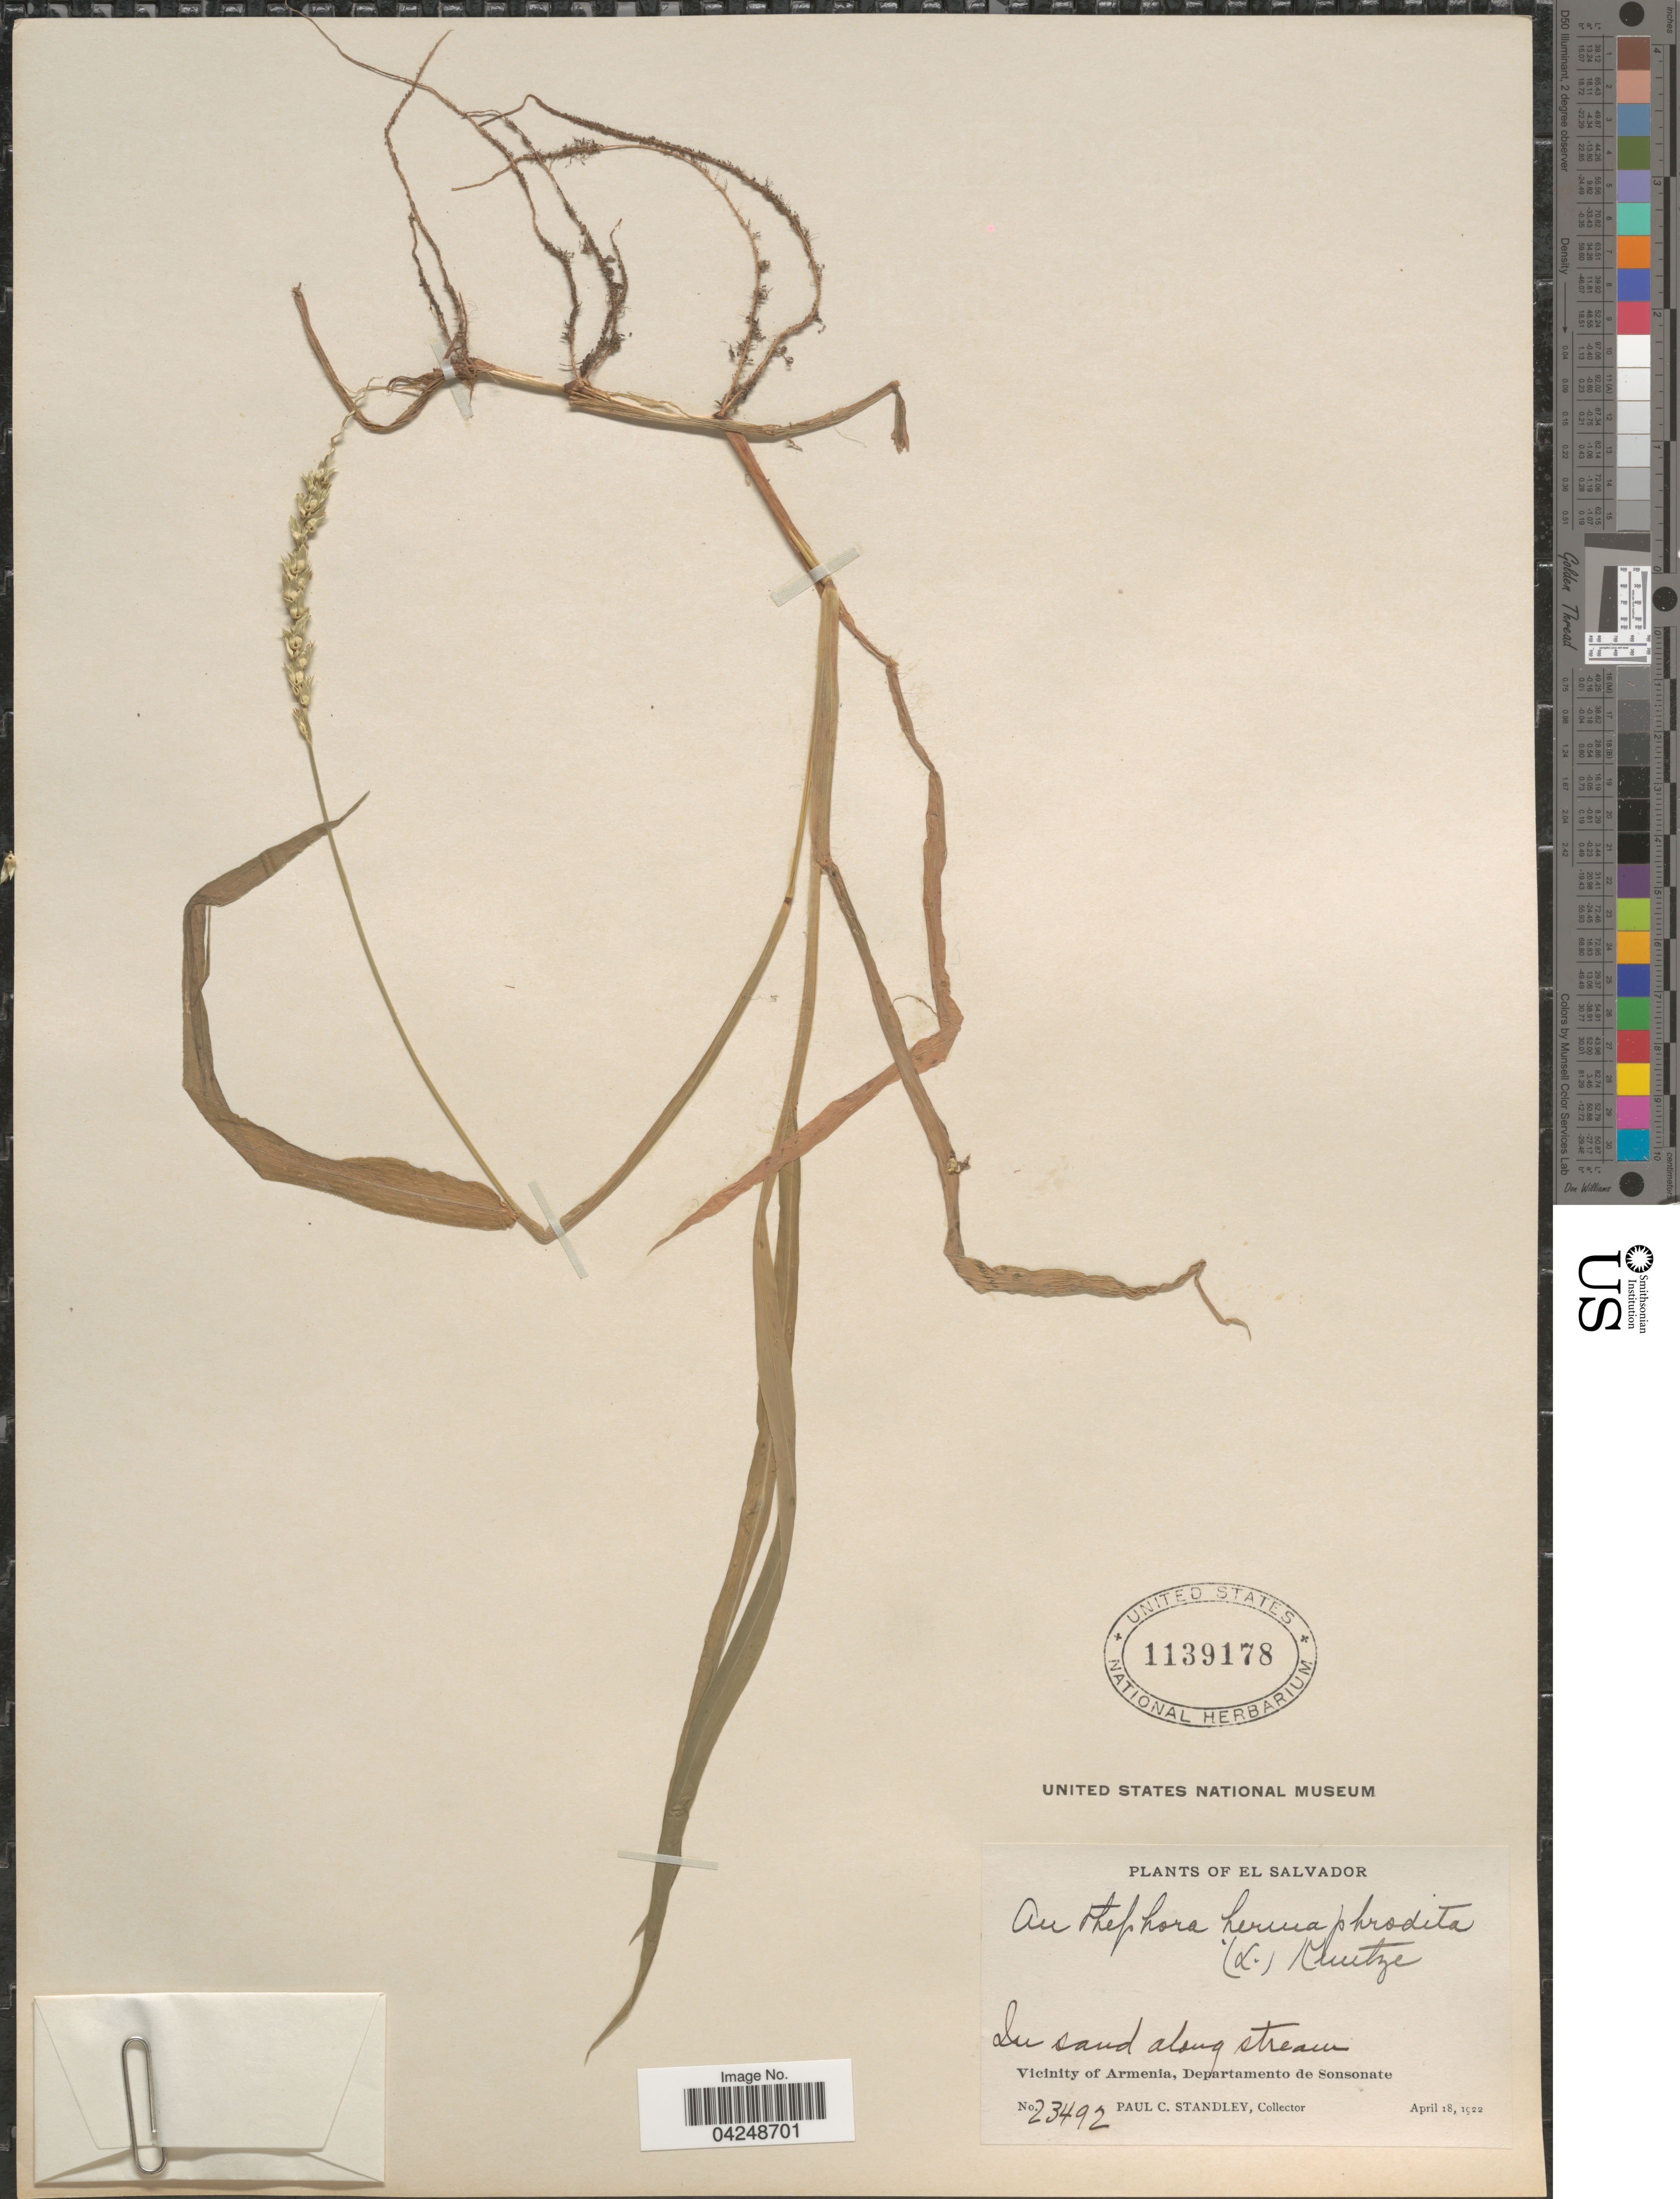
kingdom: Plantae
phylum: Tracheophyta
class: Liliopsida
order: Poales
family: Poaceae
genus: Anthephora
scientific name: Anthephora hermaphrodita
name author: (L.) Kuntze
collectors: P. C. Standley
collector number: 23492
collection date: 1922-04-18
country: El Salvador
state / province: Sonsonate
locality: Vicinity of Armenia, Departamento de Sonsonate.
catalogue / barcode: US 1139178